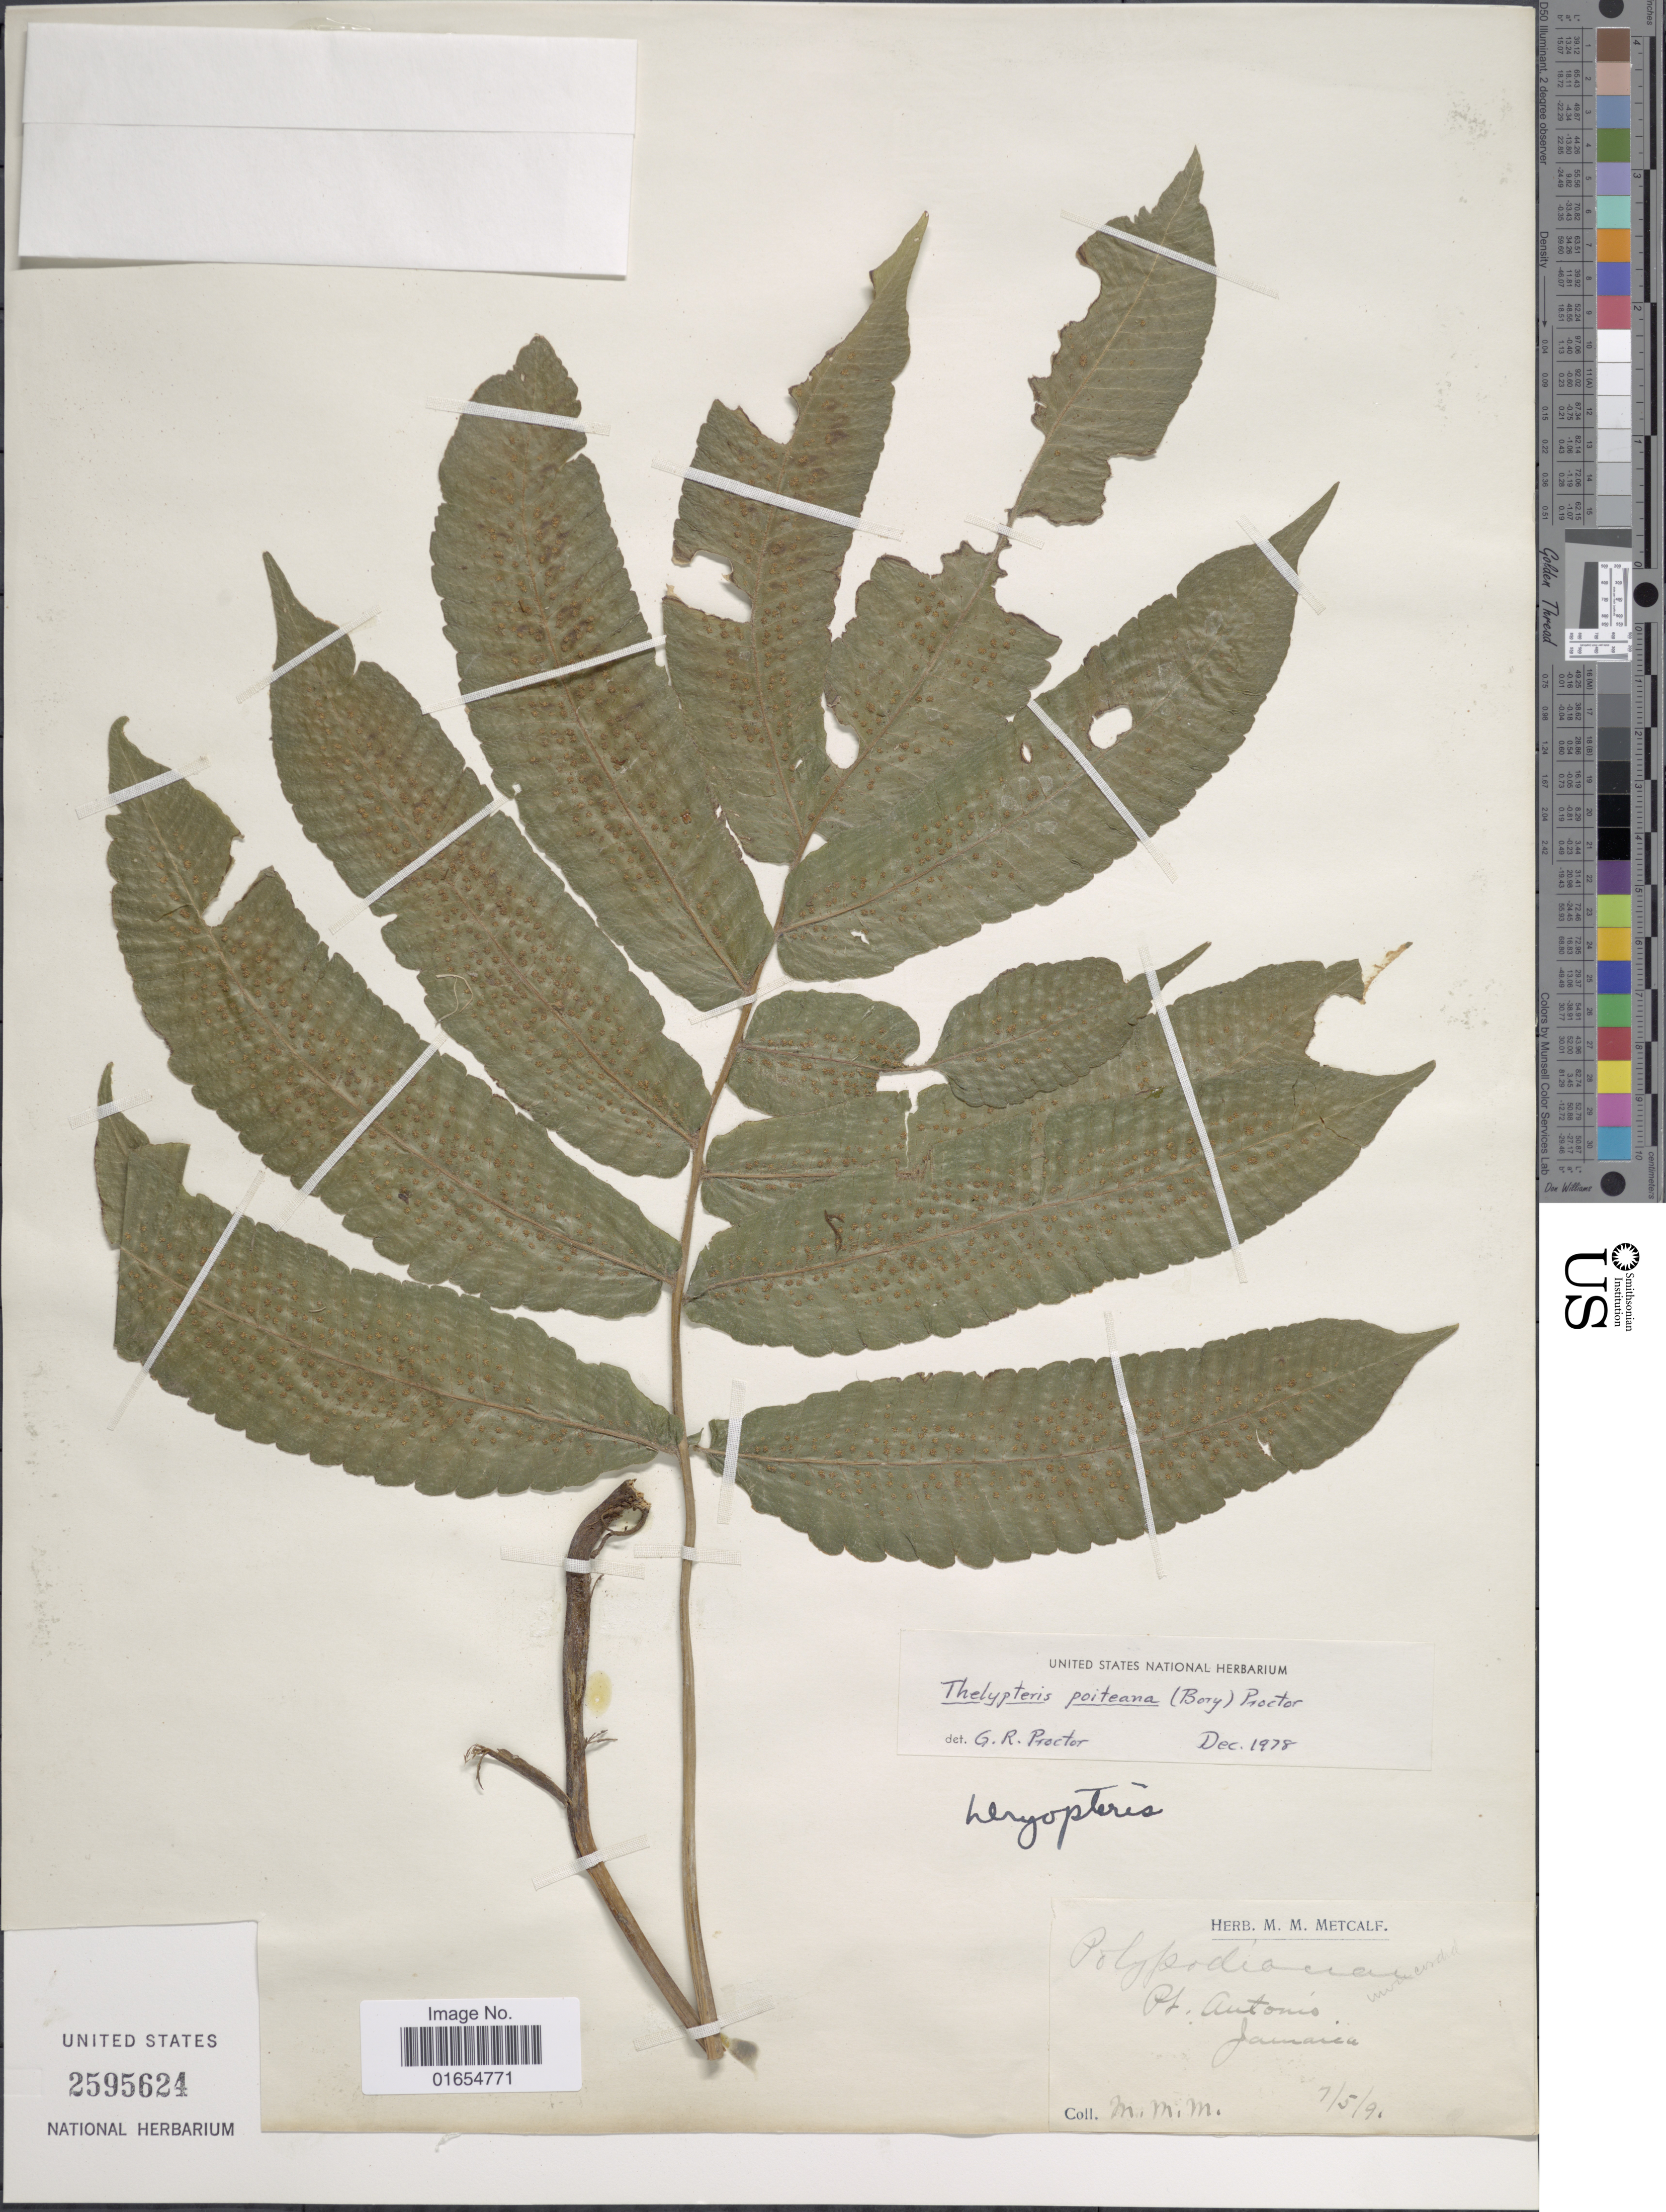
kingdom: Plantae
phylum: Tracheophyta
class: Polypodiopsida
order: Polypodiales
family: Thelypteridaceae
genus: Goniopteris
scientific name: Goniopteris poiteana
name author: (Bory) Ching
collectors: M. Metcalf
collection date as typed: Transcribed d/m/y: 7/5/9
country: Jamaica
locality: Pt. Antonio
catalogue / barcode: US 2595624